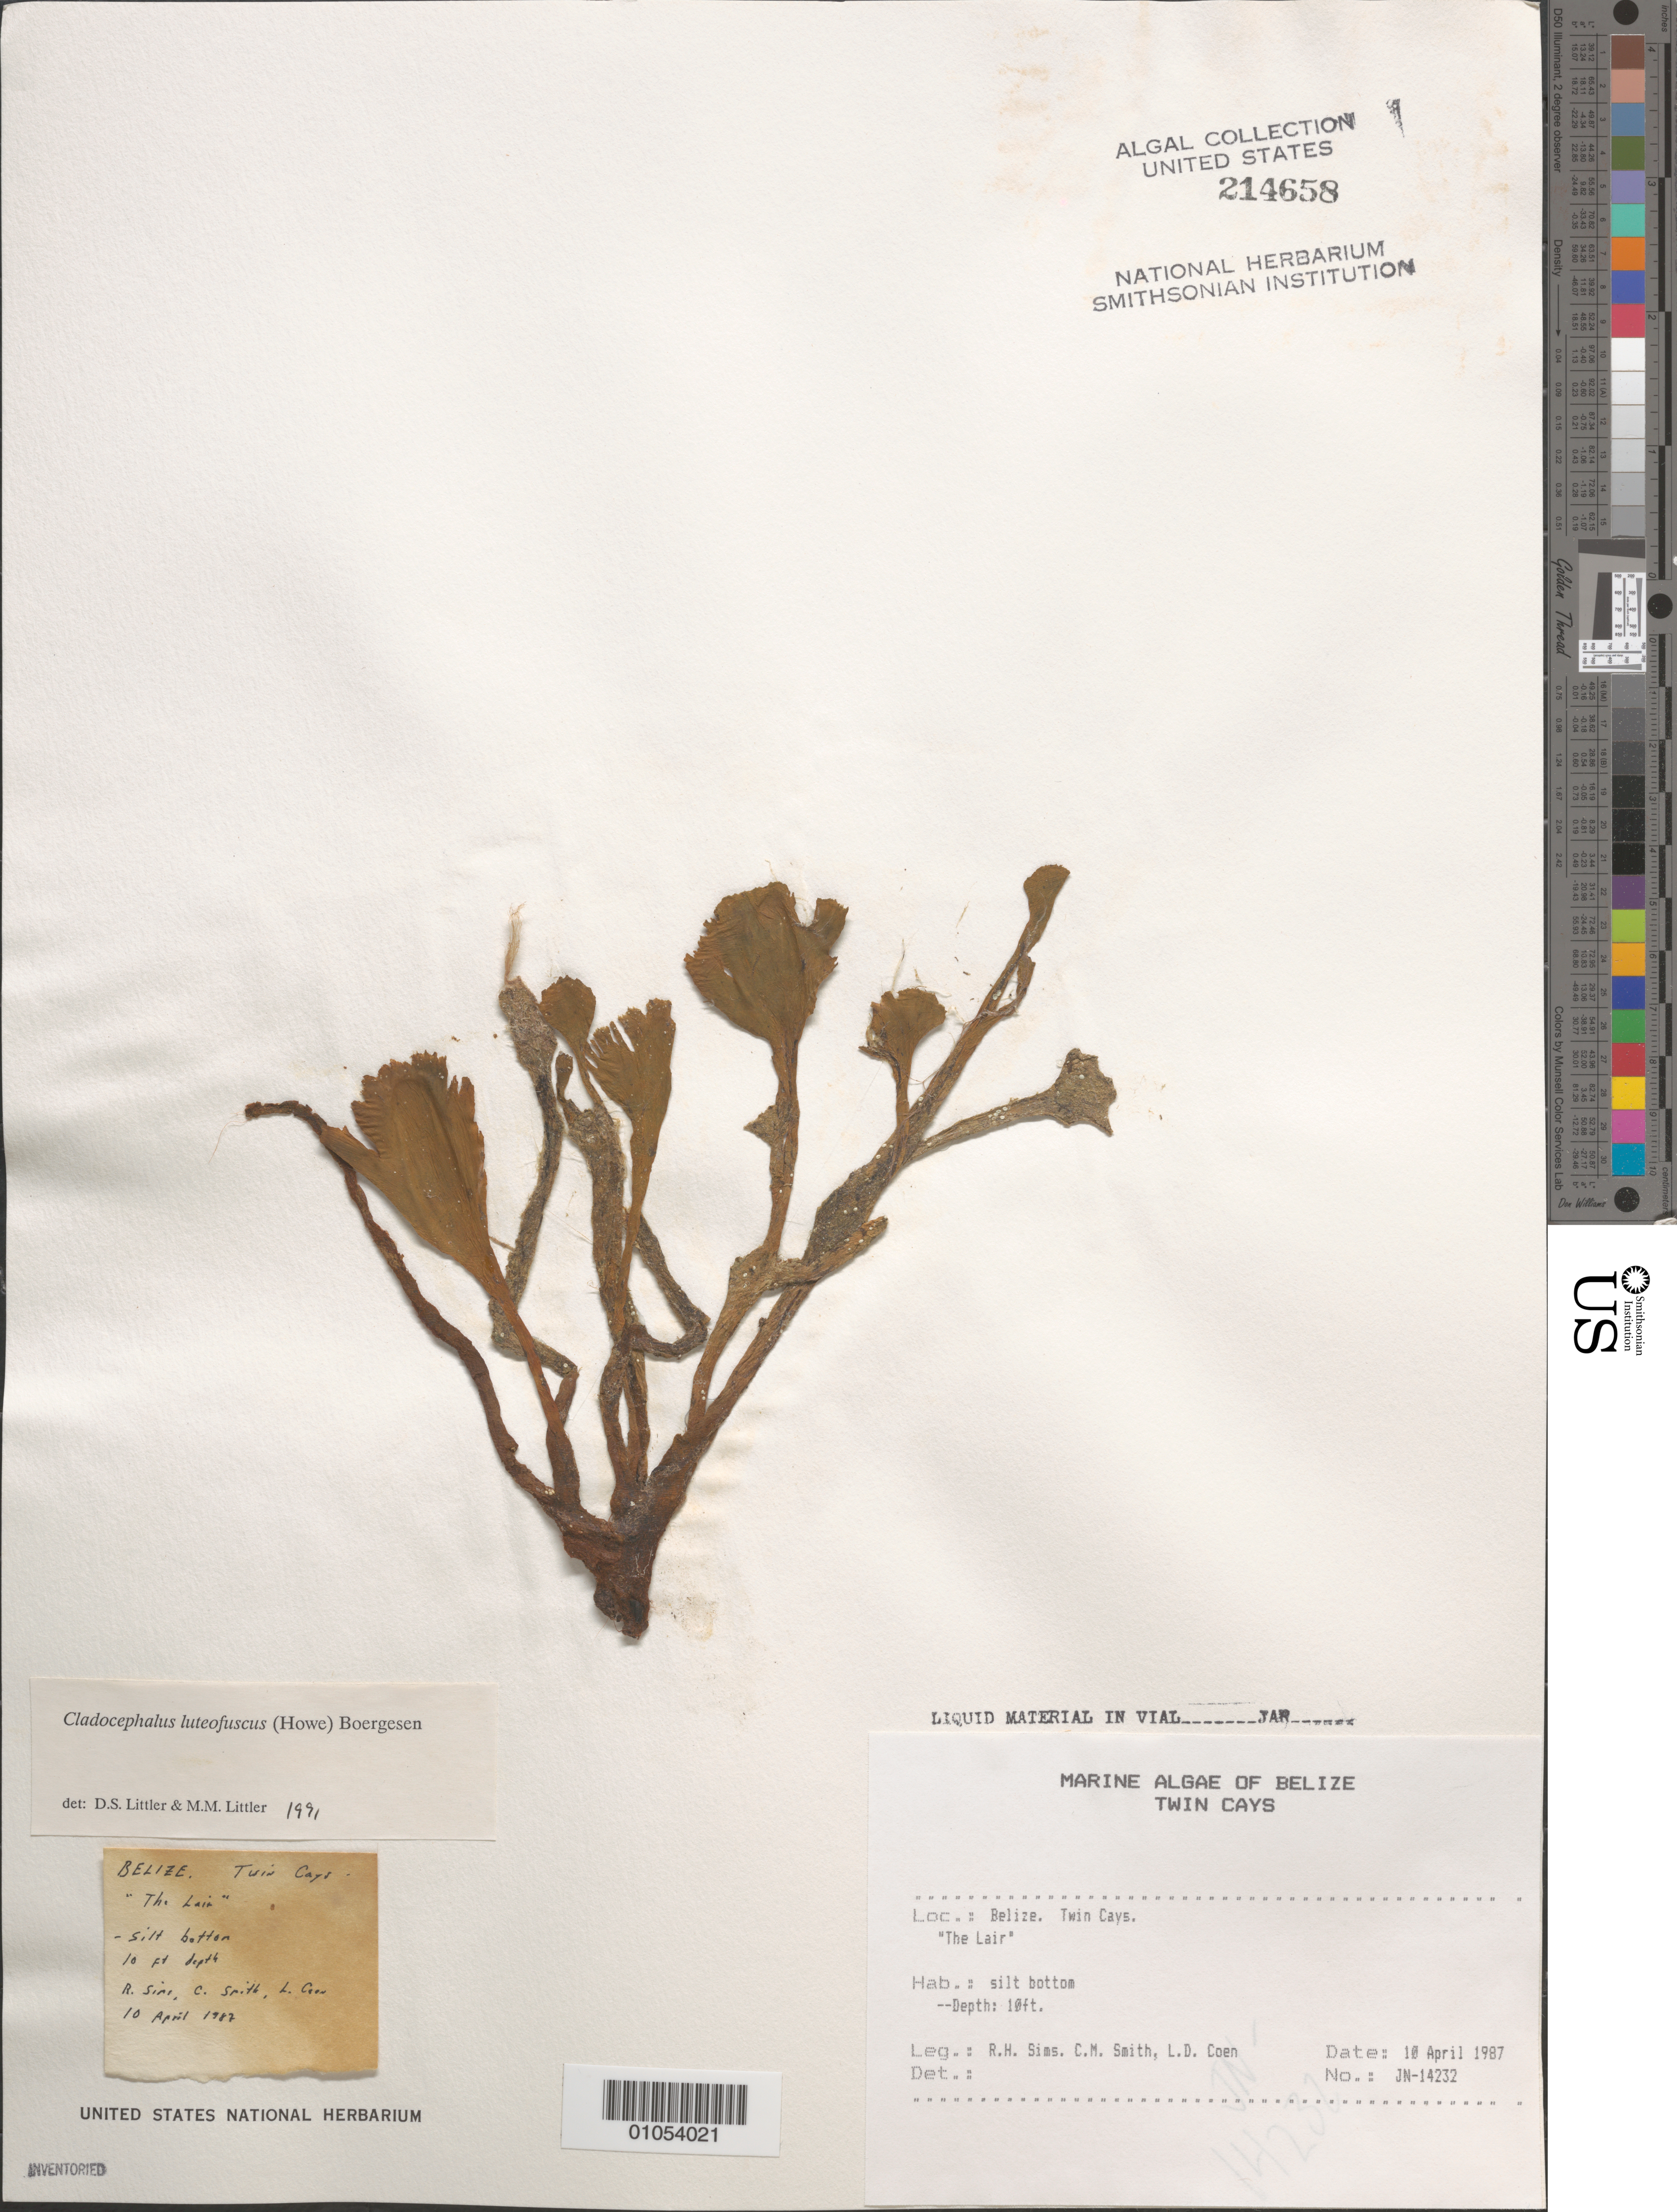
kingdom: Plantae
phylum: Chlorophyta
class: Ulvophyceae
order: Bryopsidales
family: Dichotomosiphonaceae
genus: Cladocephalus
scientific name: Cladocephalus luteofuscus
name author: (P. Crouan & H. Crouan) Børgesen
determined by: Littler, D. S.; Littler, M. M.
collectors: R. H. Sims, C. M. Smith & L. Coen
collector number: JN-14232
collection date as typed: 10 Apr 1987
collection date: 1987-04-10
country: Belize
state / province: Stann Creek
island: Twin Cays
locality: The Lair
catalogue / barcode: US 214658